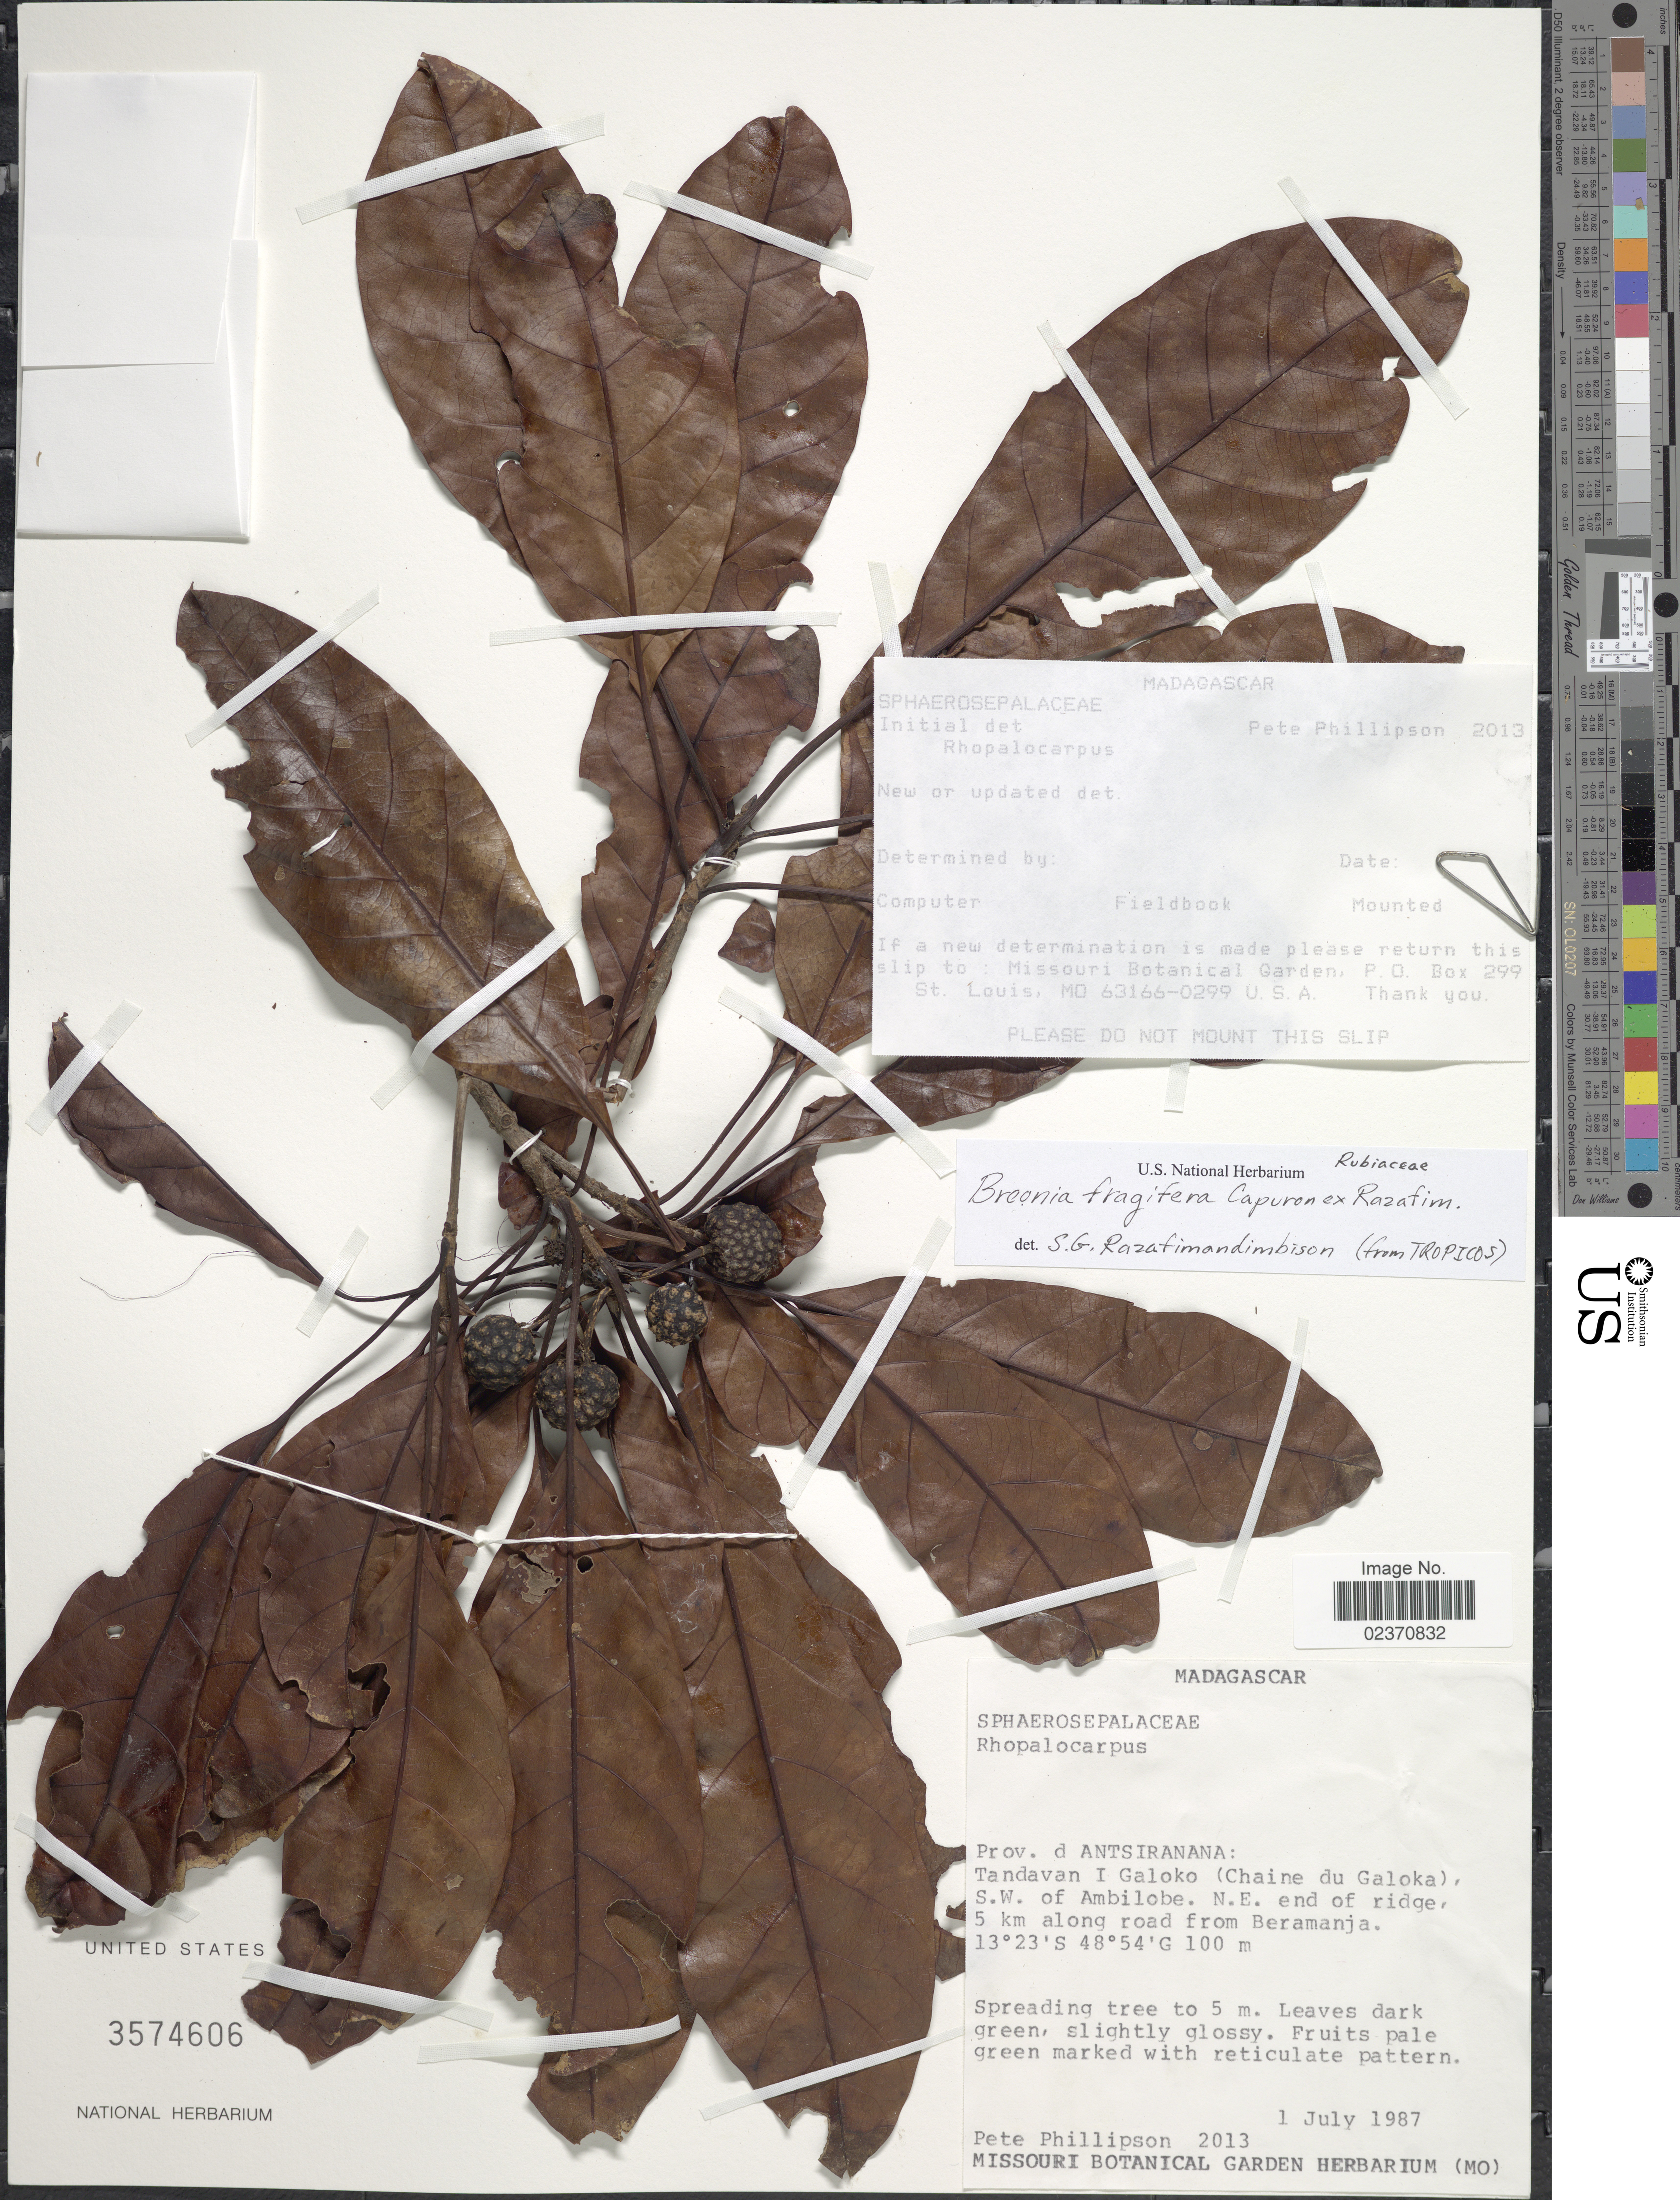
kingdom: Plantae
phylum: Tracheophyta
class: Magnoliopsida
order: Gentianales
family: Rubiaceae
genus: Breonia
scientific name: Breonia fragifera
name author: Capuron ex Razafim.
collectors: P. B. Phillipson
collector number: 2013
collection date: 1987-07-01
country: Madagascar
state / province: Diana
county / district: Ambilobe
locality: Tandavan I Galoko (Chaine du Galoka), S.W. of Ambilobe, N.E. end of ridge, 5 km along road from Beramanja.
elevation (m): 100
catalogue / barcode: US 3574606